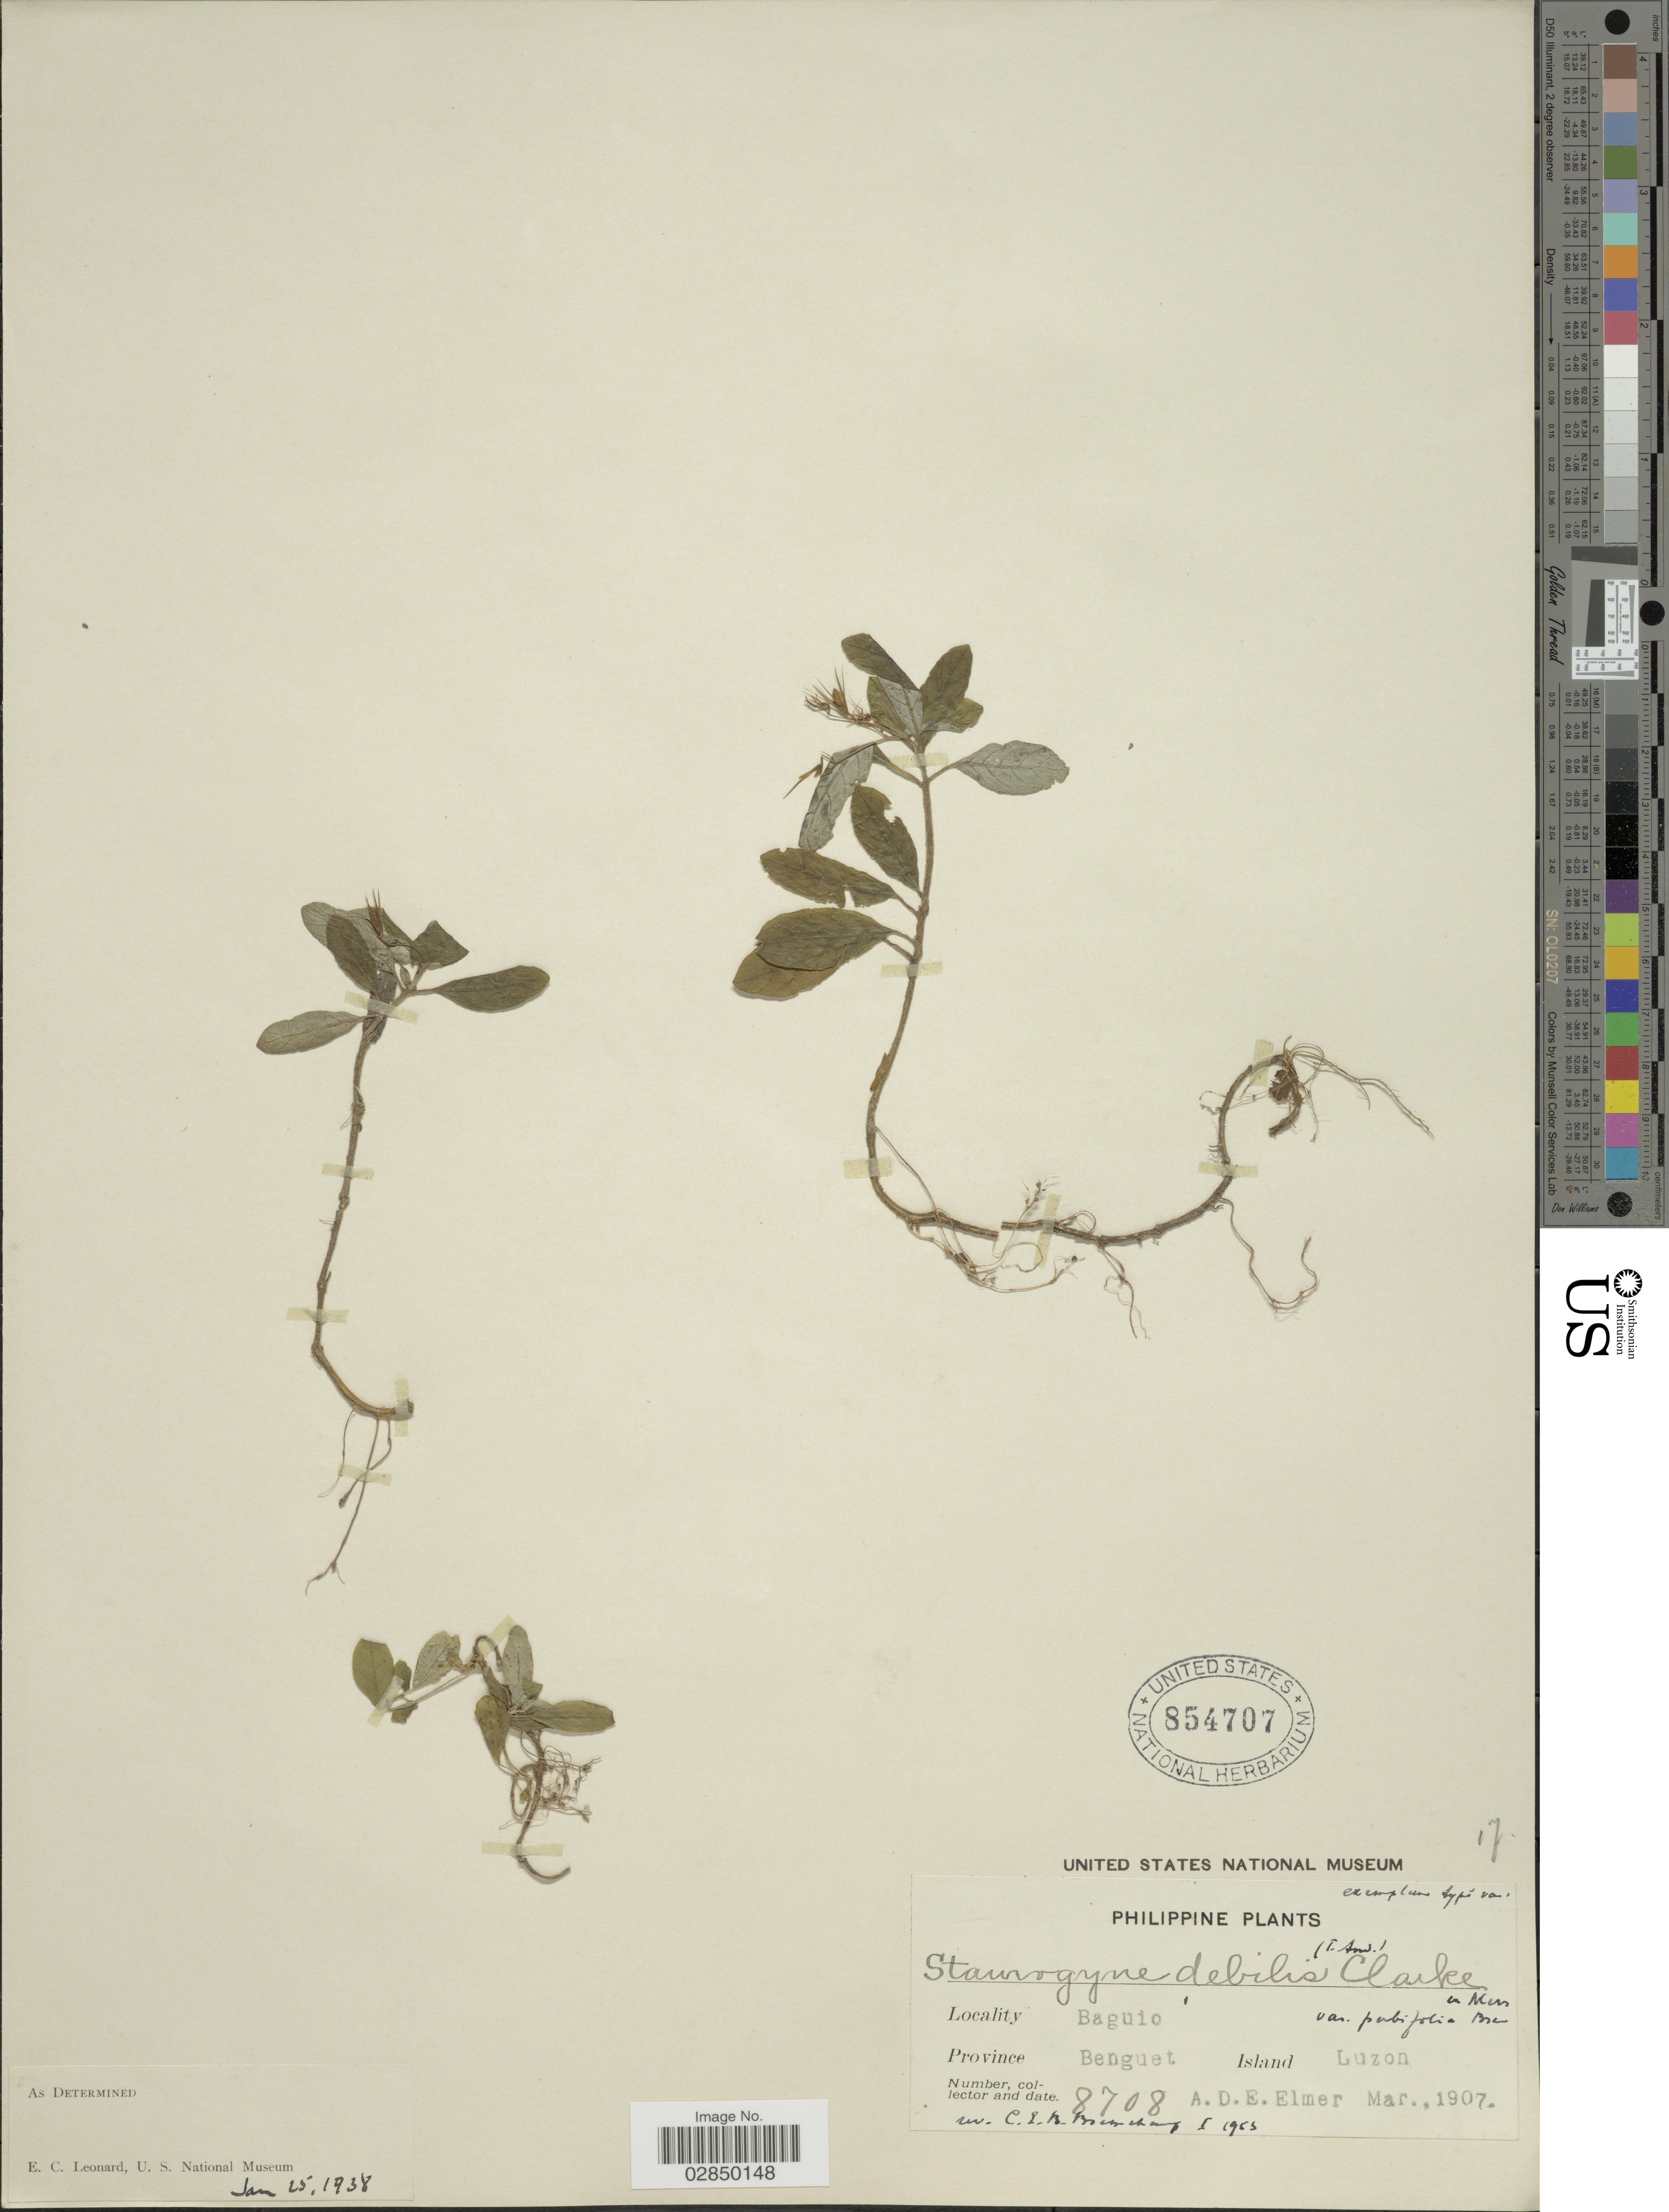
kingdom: Plantae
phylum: Tracheophyta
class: Magnoliopsida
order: Lamiales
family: Acanthaceae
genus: Staurogyne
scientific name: Staurogyne debilis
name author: (T. Anderson) C.B. Clarke ex Merr.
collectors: A. D. E. Elmer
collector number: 8708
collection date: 1907-03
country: Philippines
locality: Baguio. Province Benguet. Island Luzon.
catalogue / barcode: US 854707